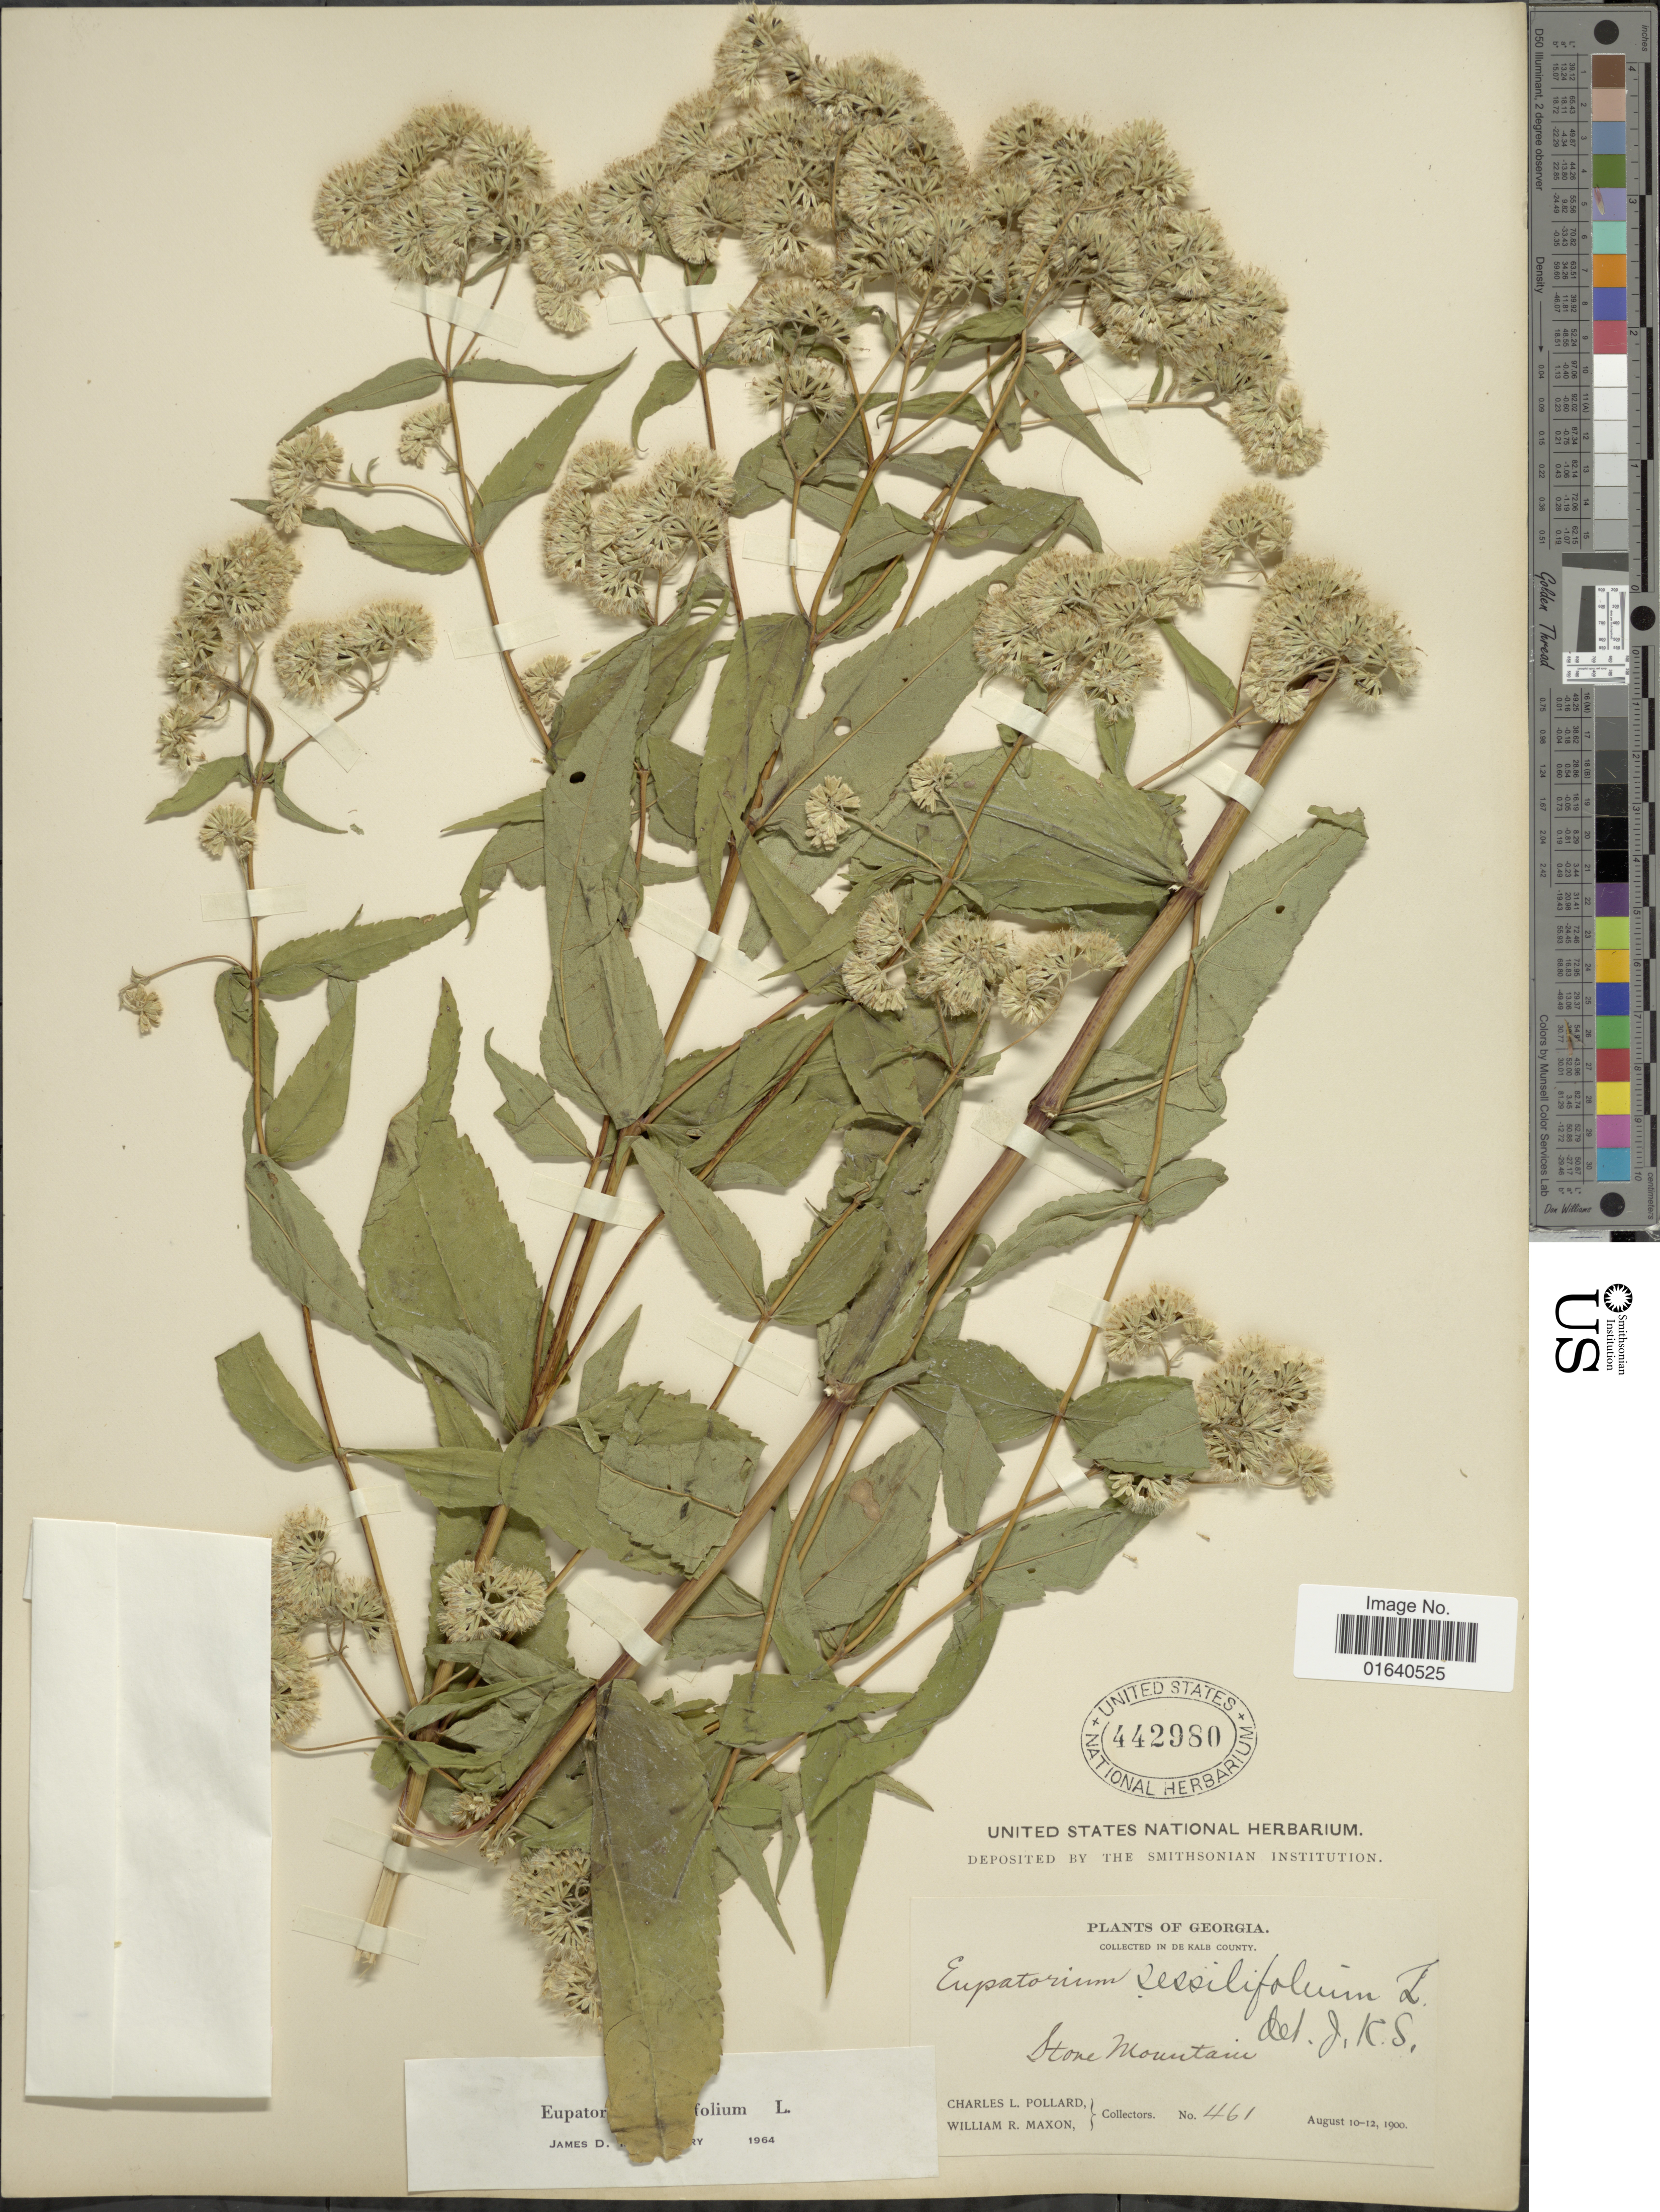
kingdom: Plantae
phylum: Tracheophyta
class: Magnoliopsida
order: Asterales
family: Asteraceae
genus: Eupatorium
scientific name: Eupatorium sessilifolium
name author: L.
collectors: C. L. Pollard & W. R. Maxon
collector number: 461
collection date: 1900-08-10/1900-08-12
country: United States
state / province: Georgia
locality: In de Kalb County, Stone Mountain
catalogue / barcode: US 442980